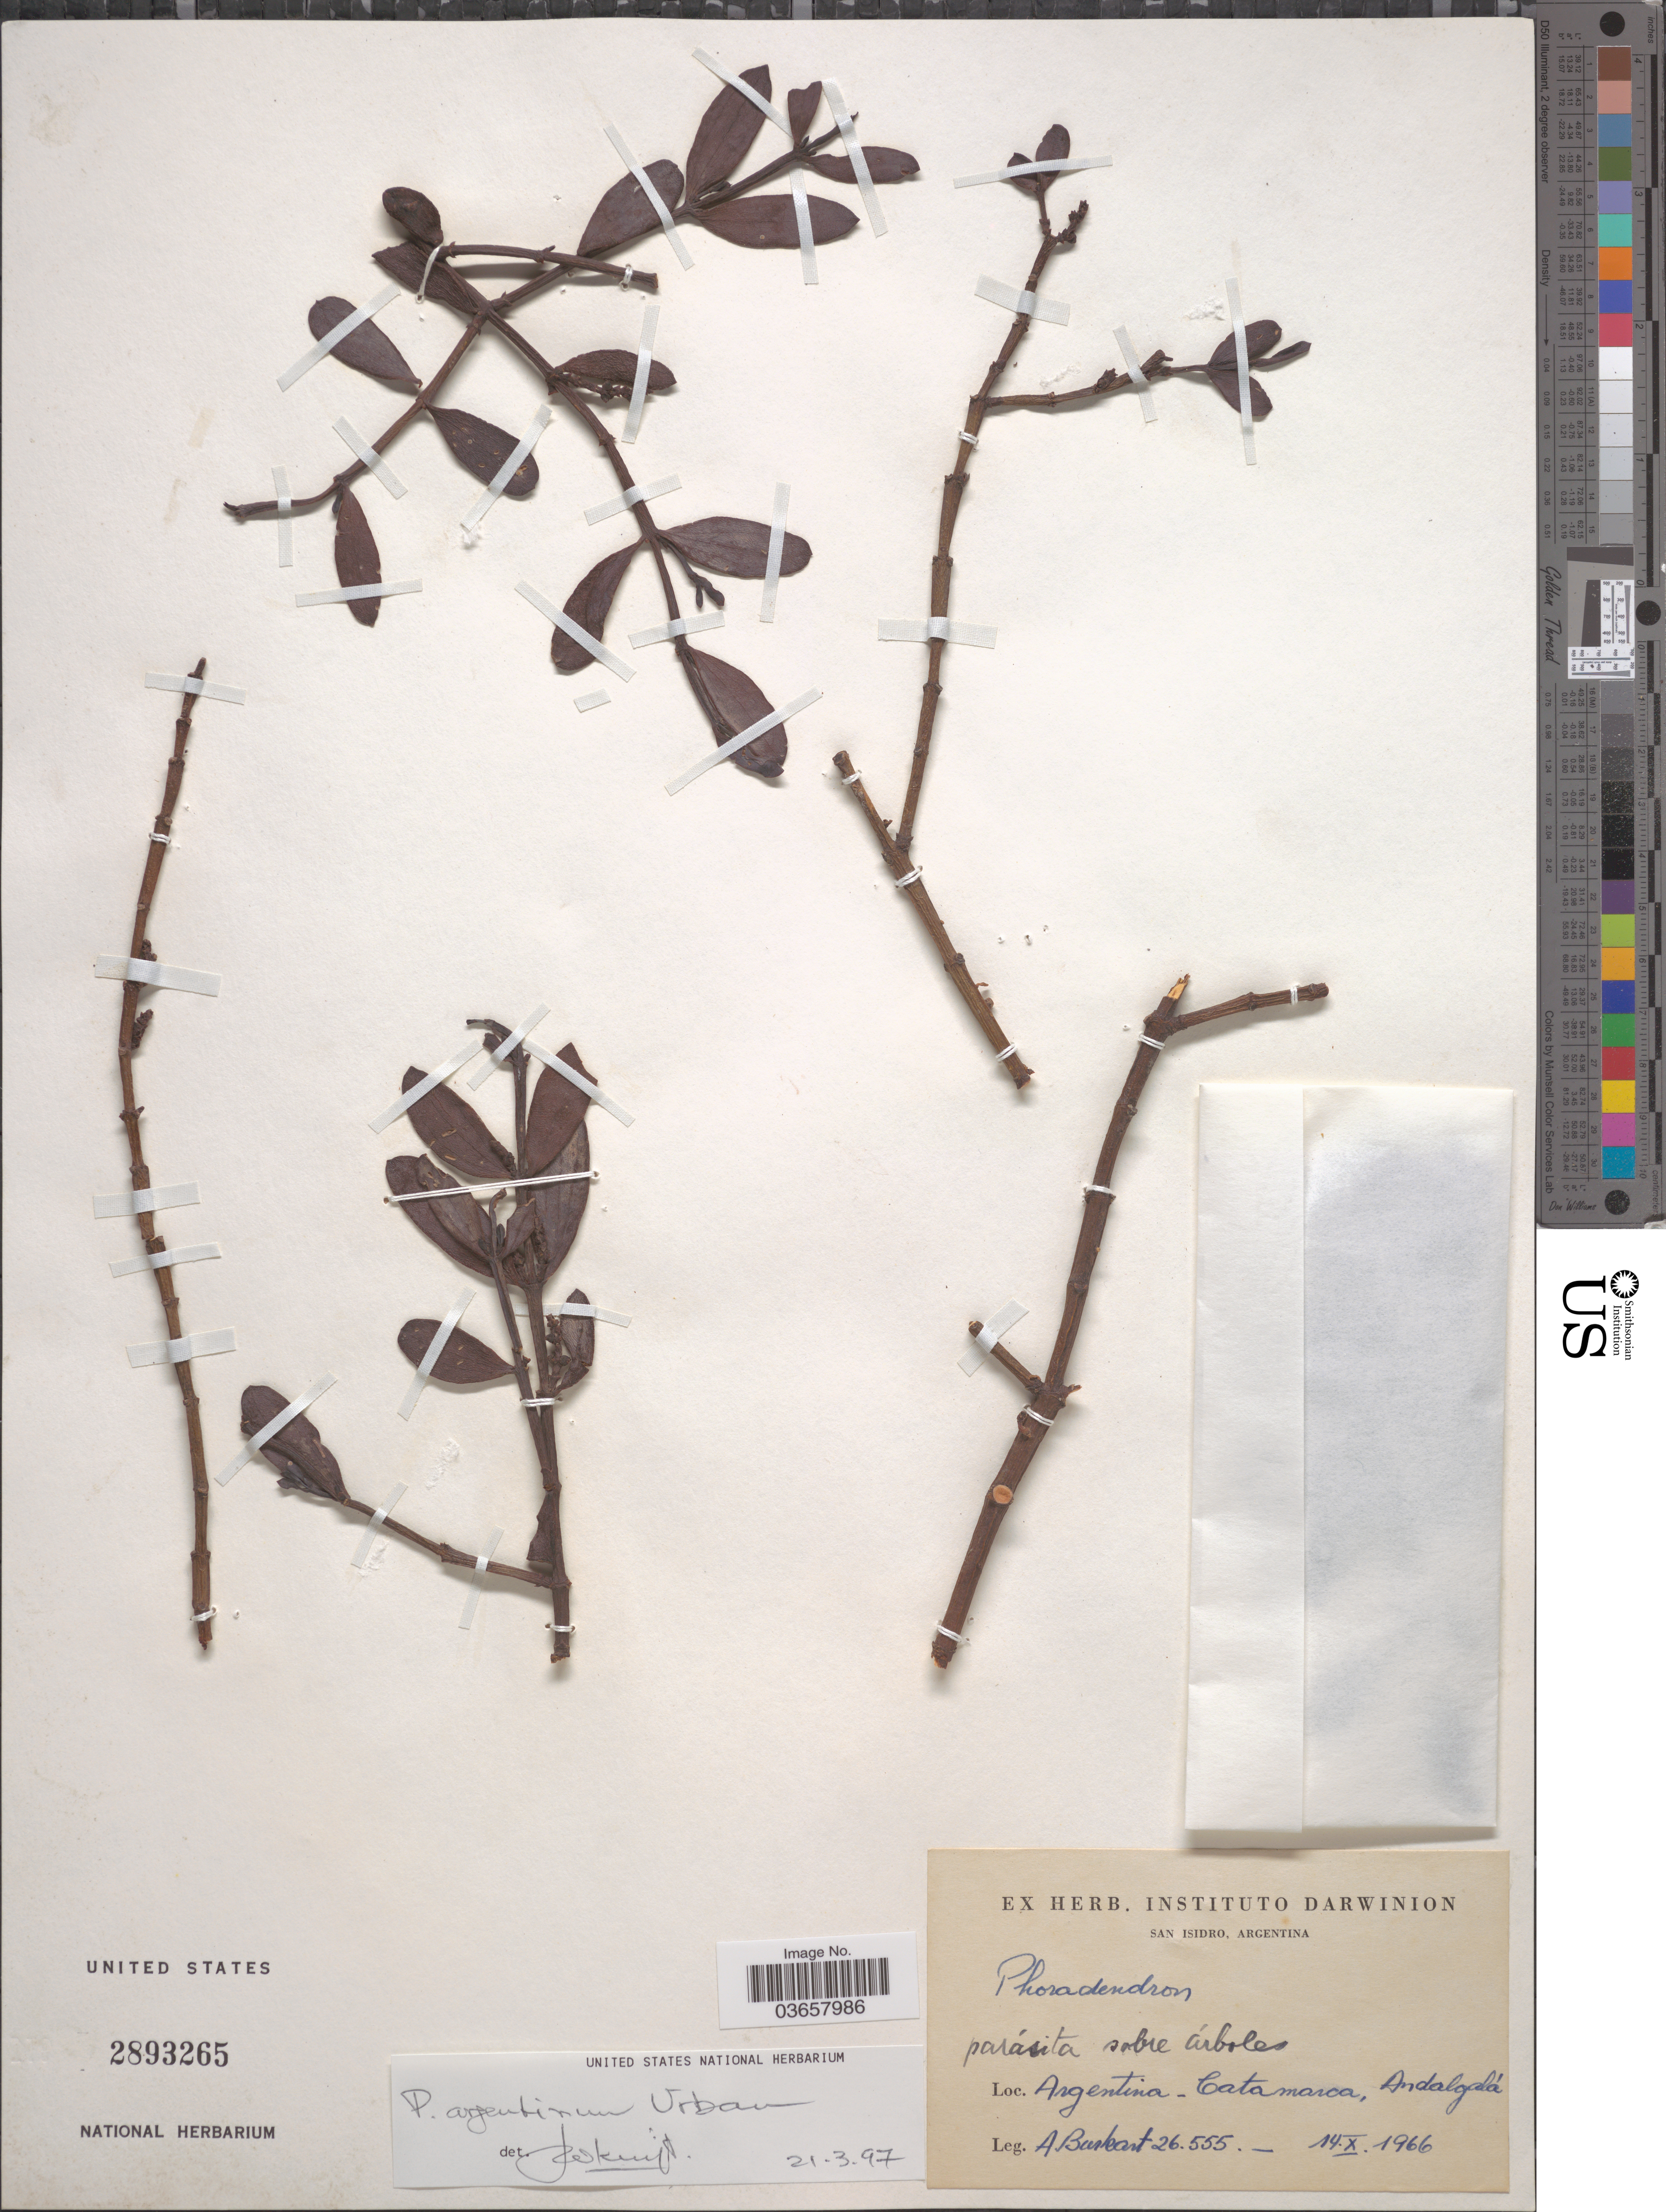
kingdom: Plantae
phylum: Tracheophyta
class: Magnoliopsida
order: Santalales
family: Viscaceae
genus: Phoradendron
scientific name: Phoradendron argentinum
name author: Urb.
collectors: A. E. Burkart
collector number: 26555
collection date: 1966-10-19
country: Argentina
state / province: Catamarca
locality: Andalgalá.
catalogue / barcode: US 2893265